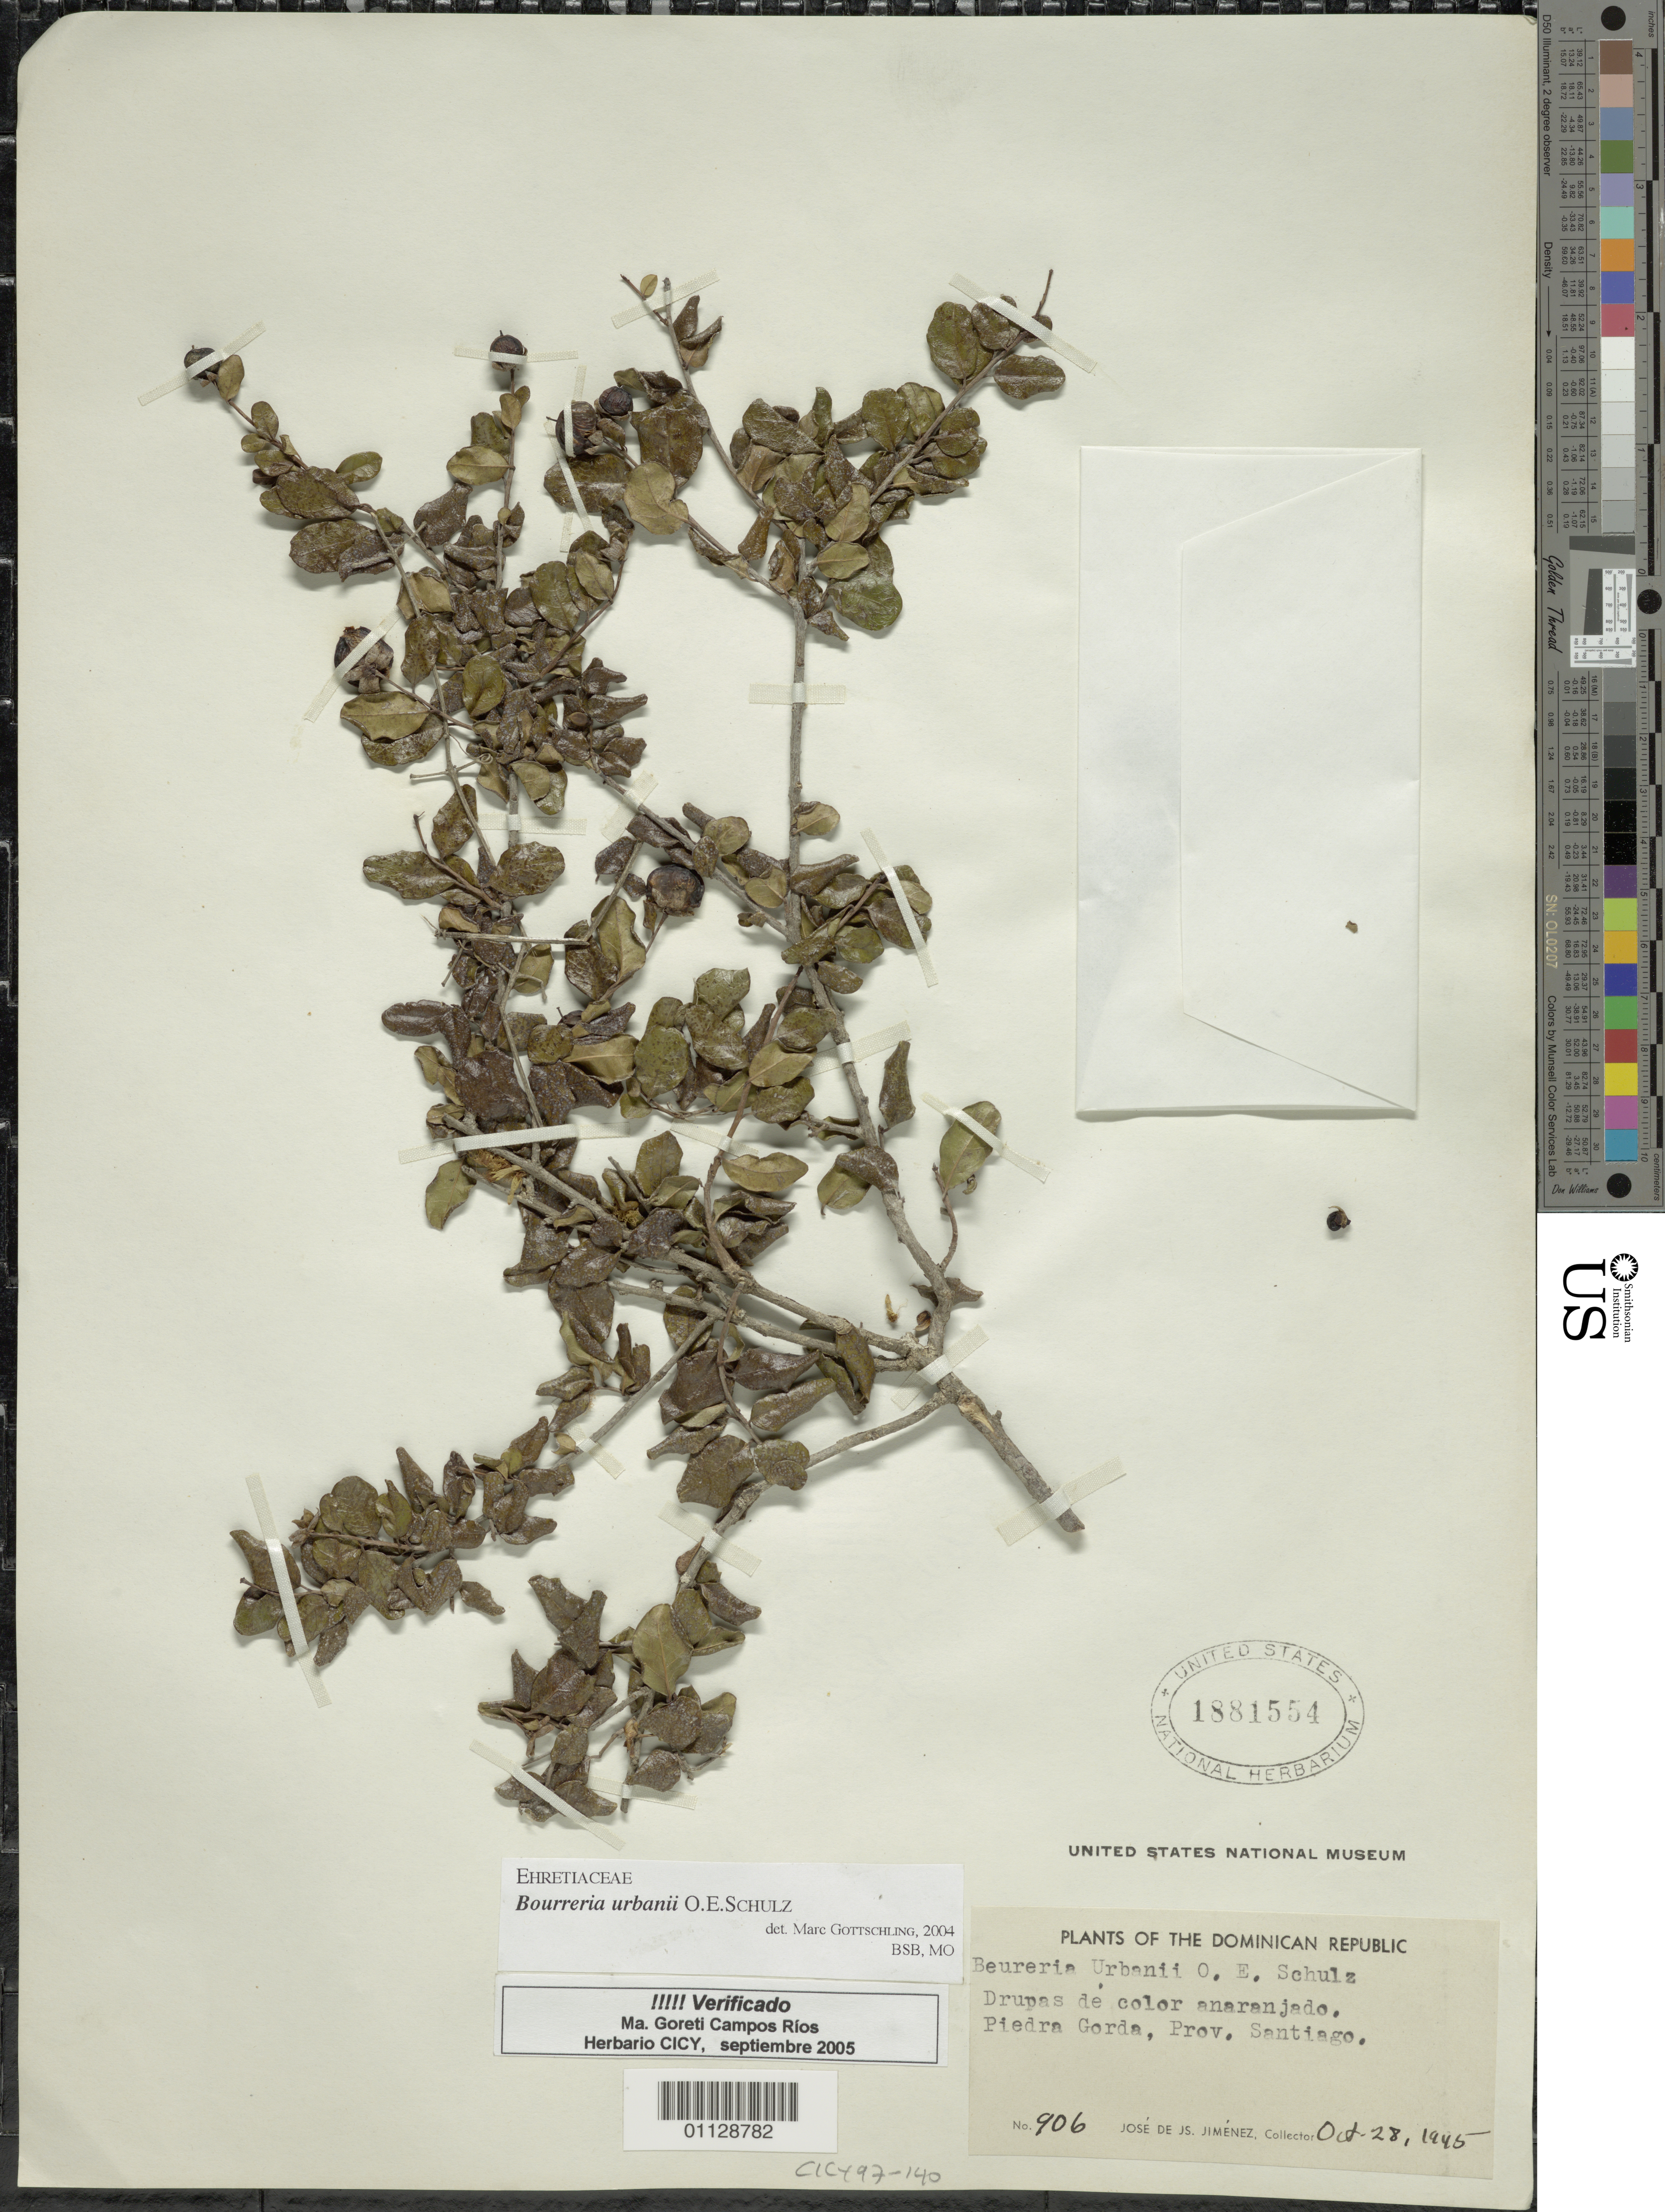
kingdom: Plantae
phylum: Tracheophyta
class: Magnoliopsida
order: Boraginales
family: Ehretiaceae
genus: Bourreria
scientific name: Bourreria urbanii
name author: O.E. Schulz in Urb.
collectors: J. J. Jiménez Almonte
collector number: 906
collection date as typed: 28 Oct 1945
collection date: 1945-10-28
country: Dominican Republic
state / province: Santiago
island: Hispaniola I.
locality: Piedra Gorda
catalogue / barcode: US 1881554